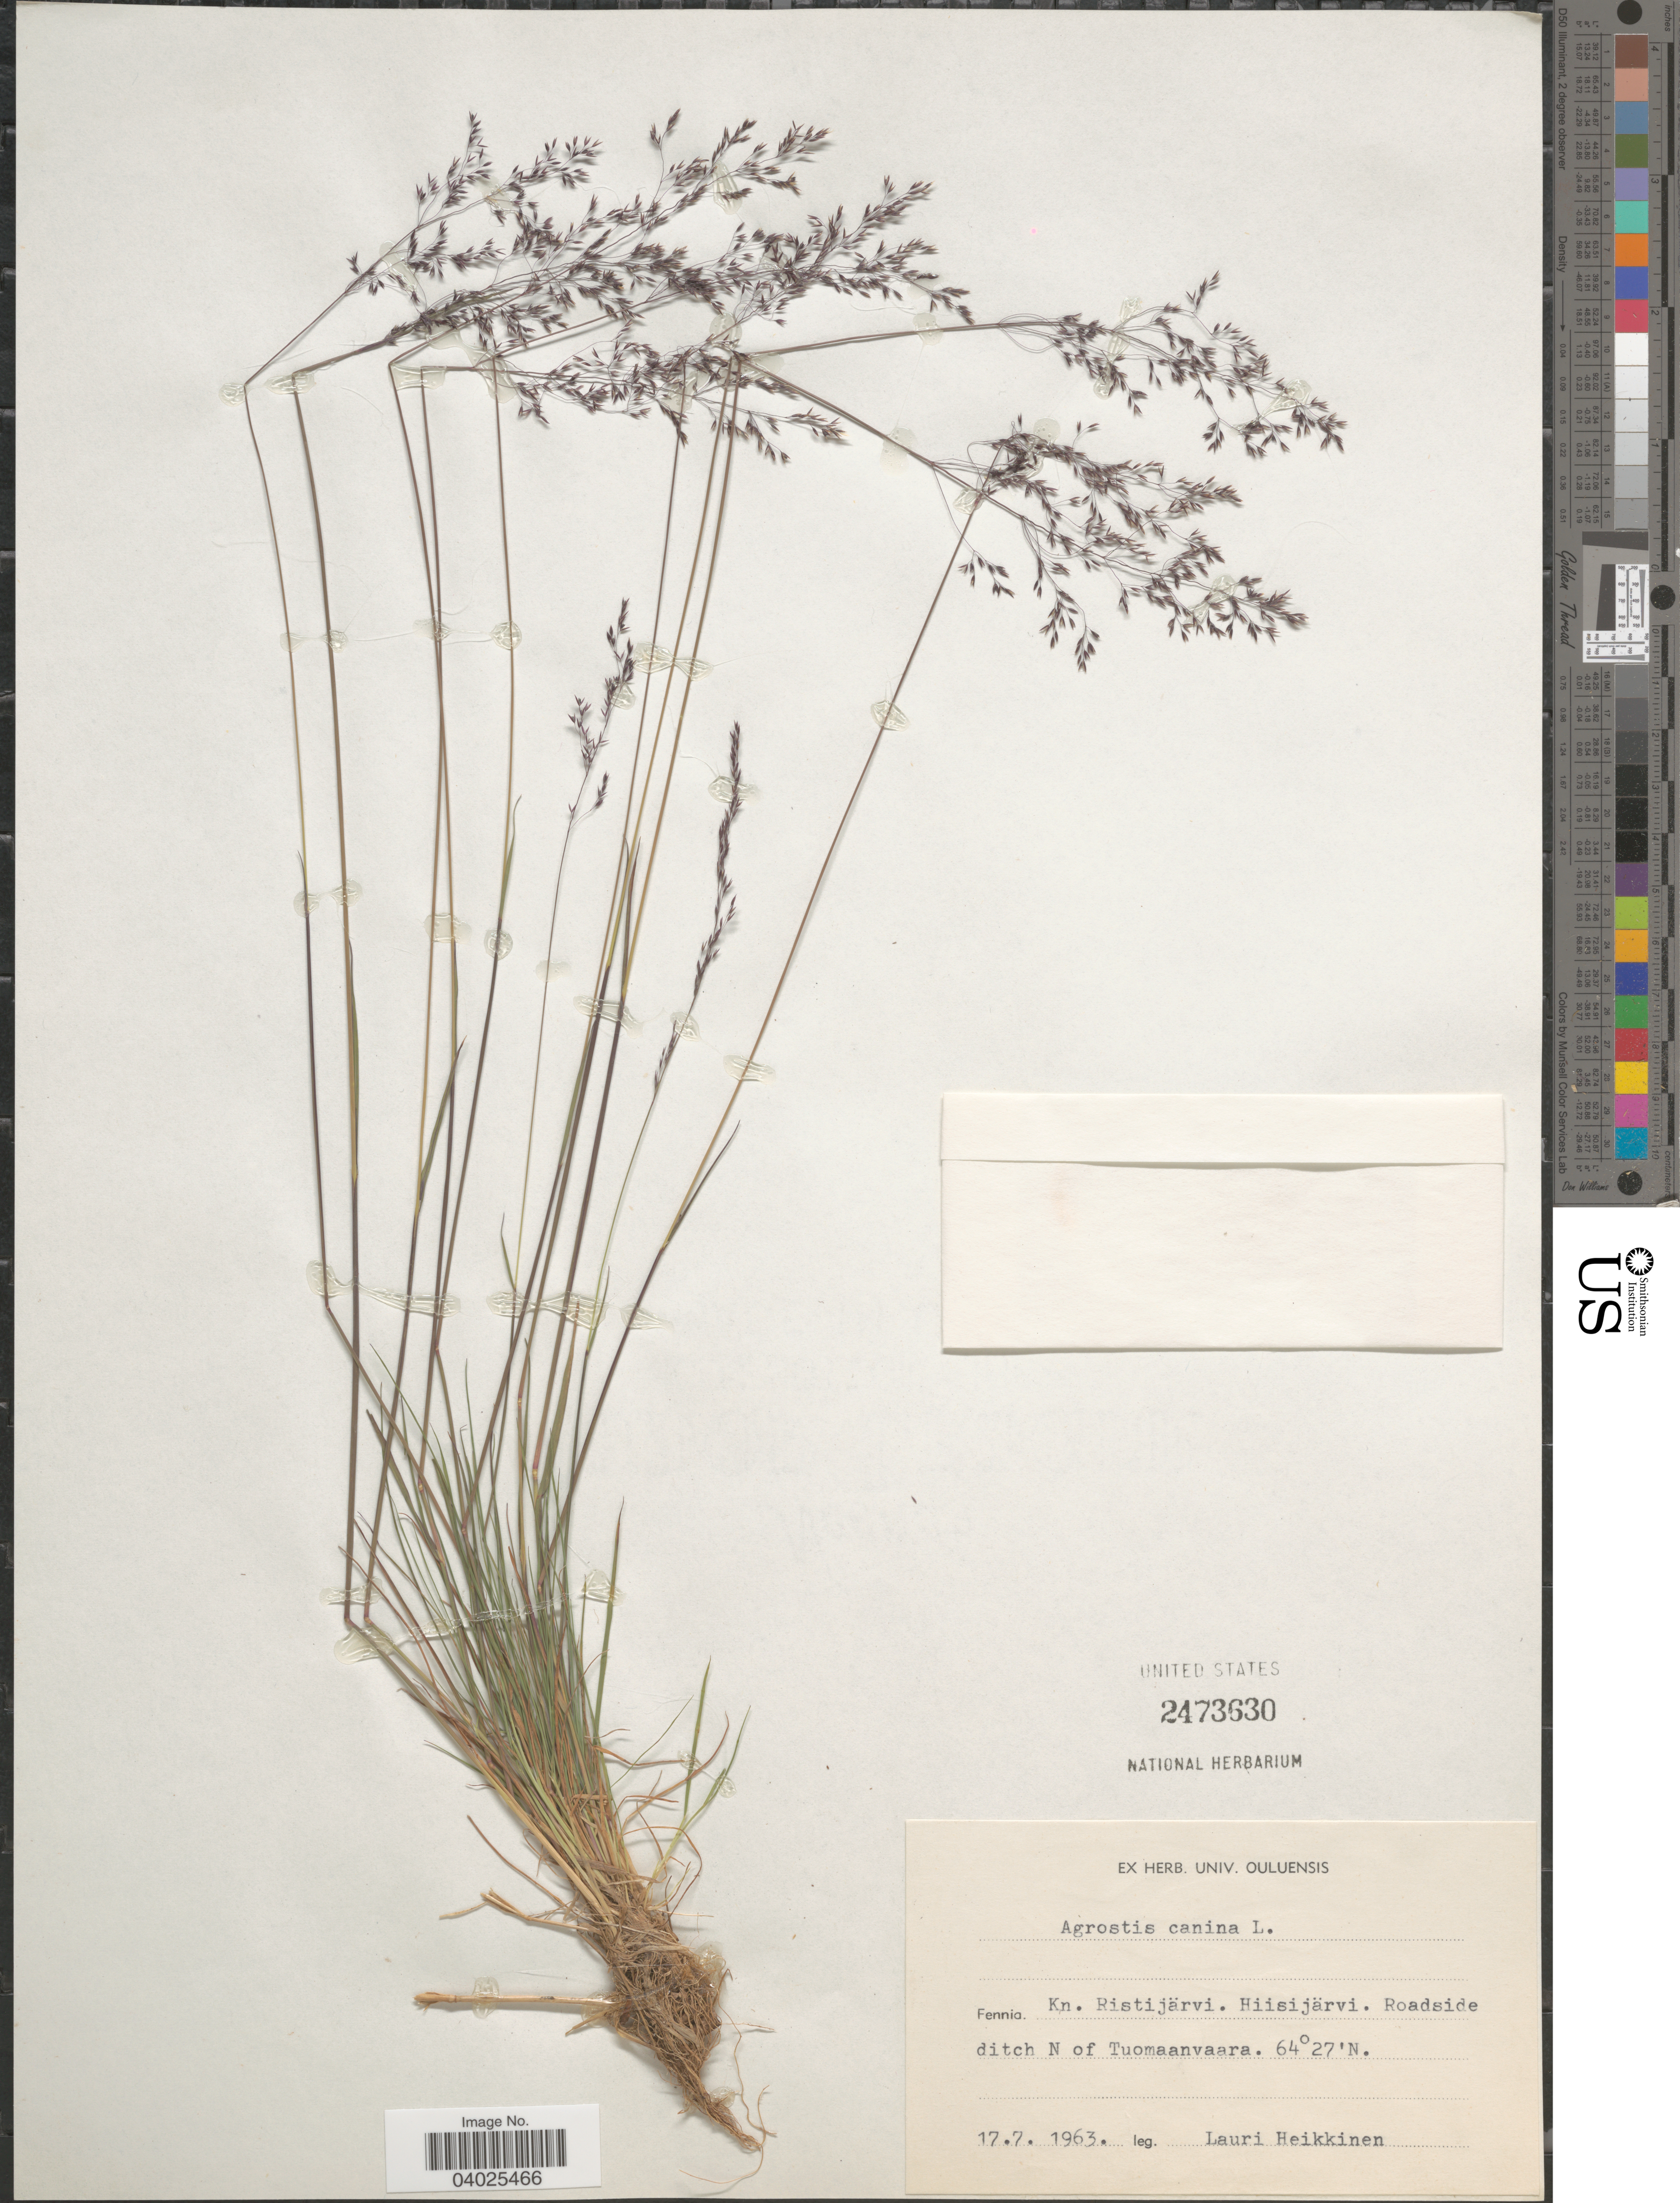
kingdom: Plantae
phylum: Tracheophyta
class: Liliopsida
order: Poales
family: Poaceae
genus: Agrostis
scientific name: Agrostis canina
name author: L.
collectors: L. Heikkinen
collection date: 1963-07-17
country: Finland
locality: Fennia. Kn. Ristijärvi. Hiisijärvi. Roadside ditch N of Tuomaanvaara.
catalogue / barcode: US 2473630